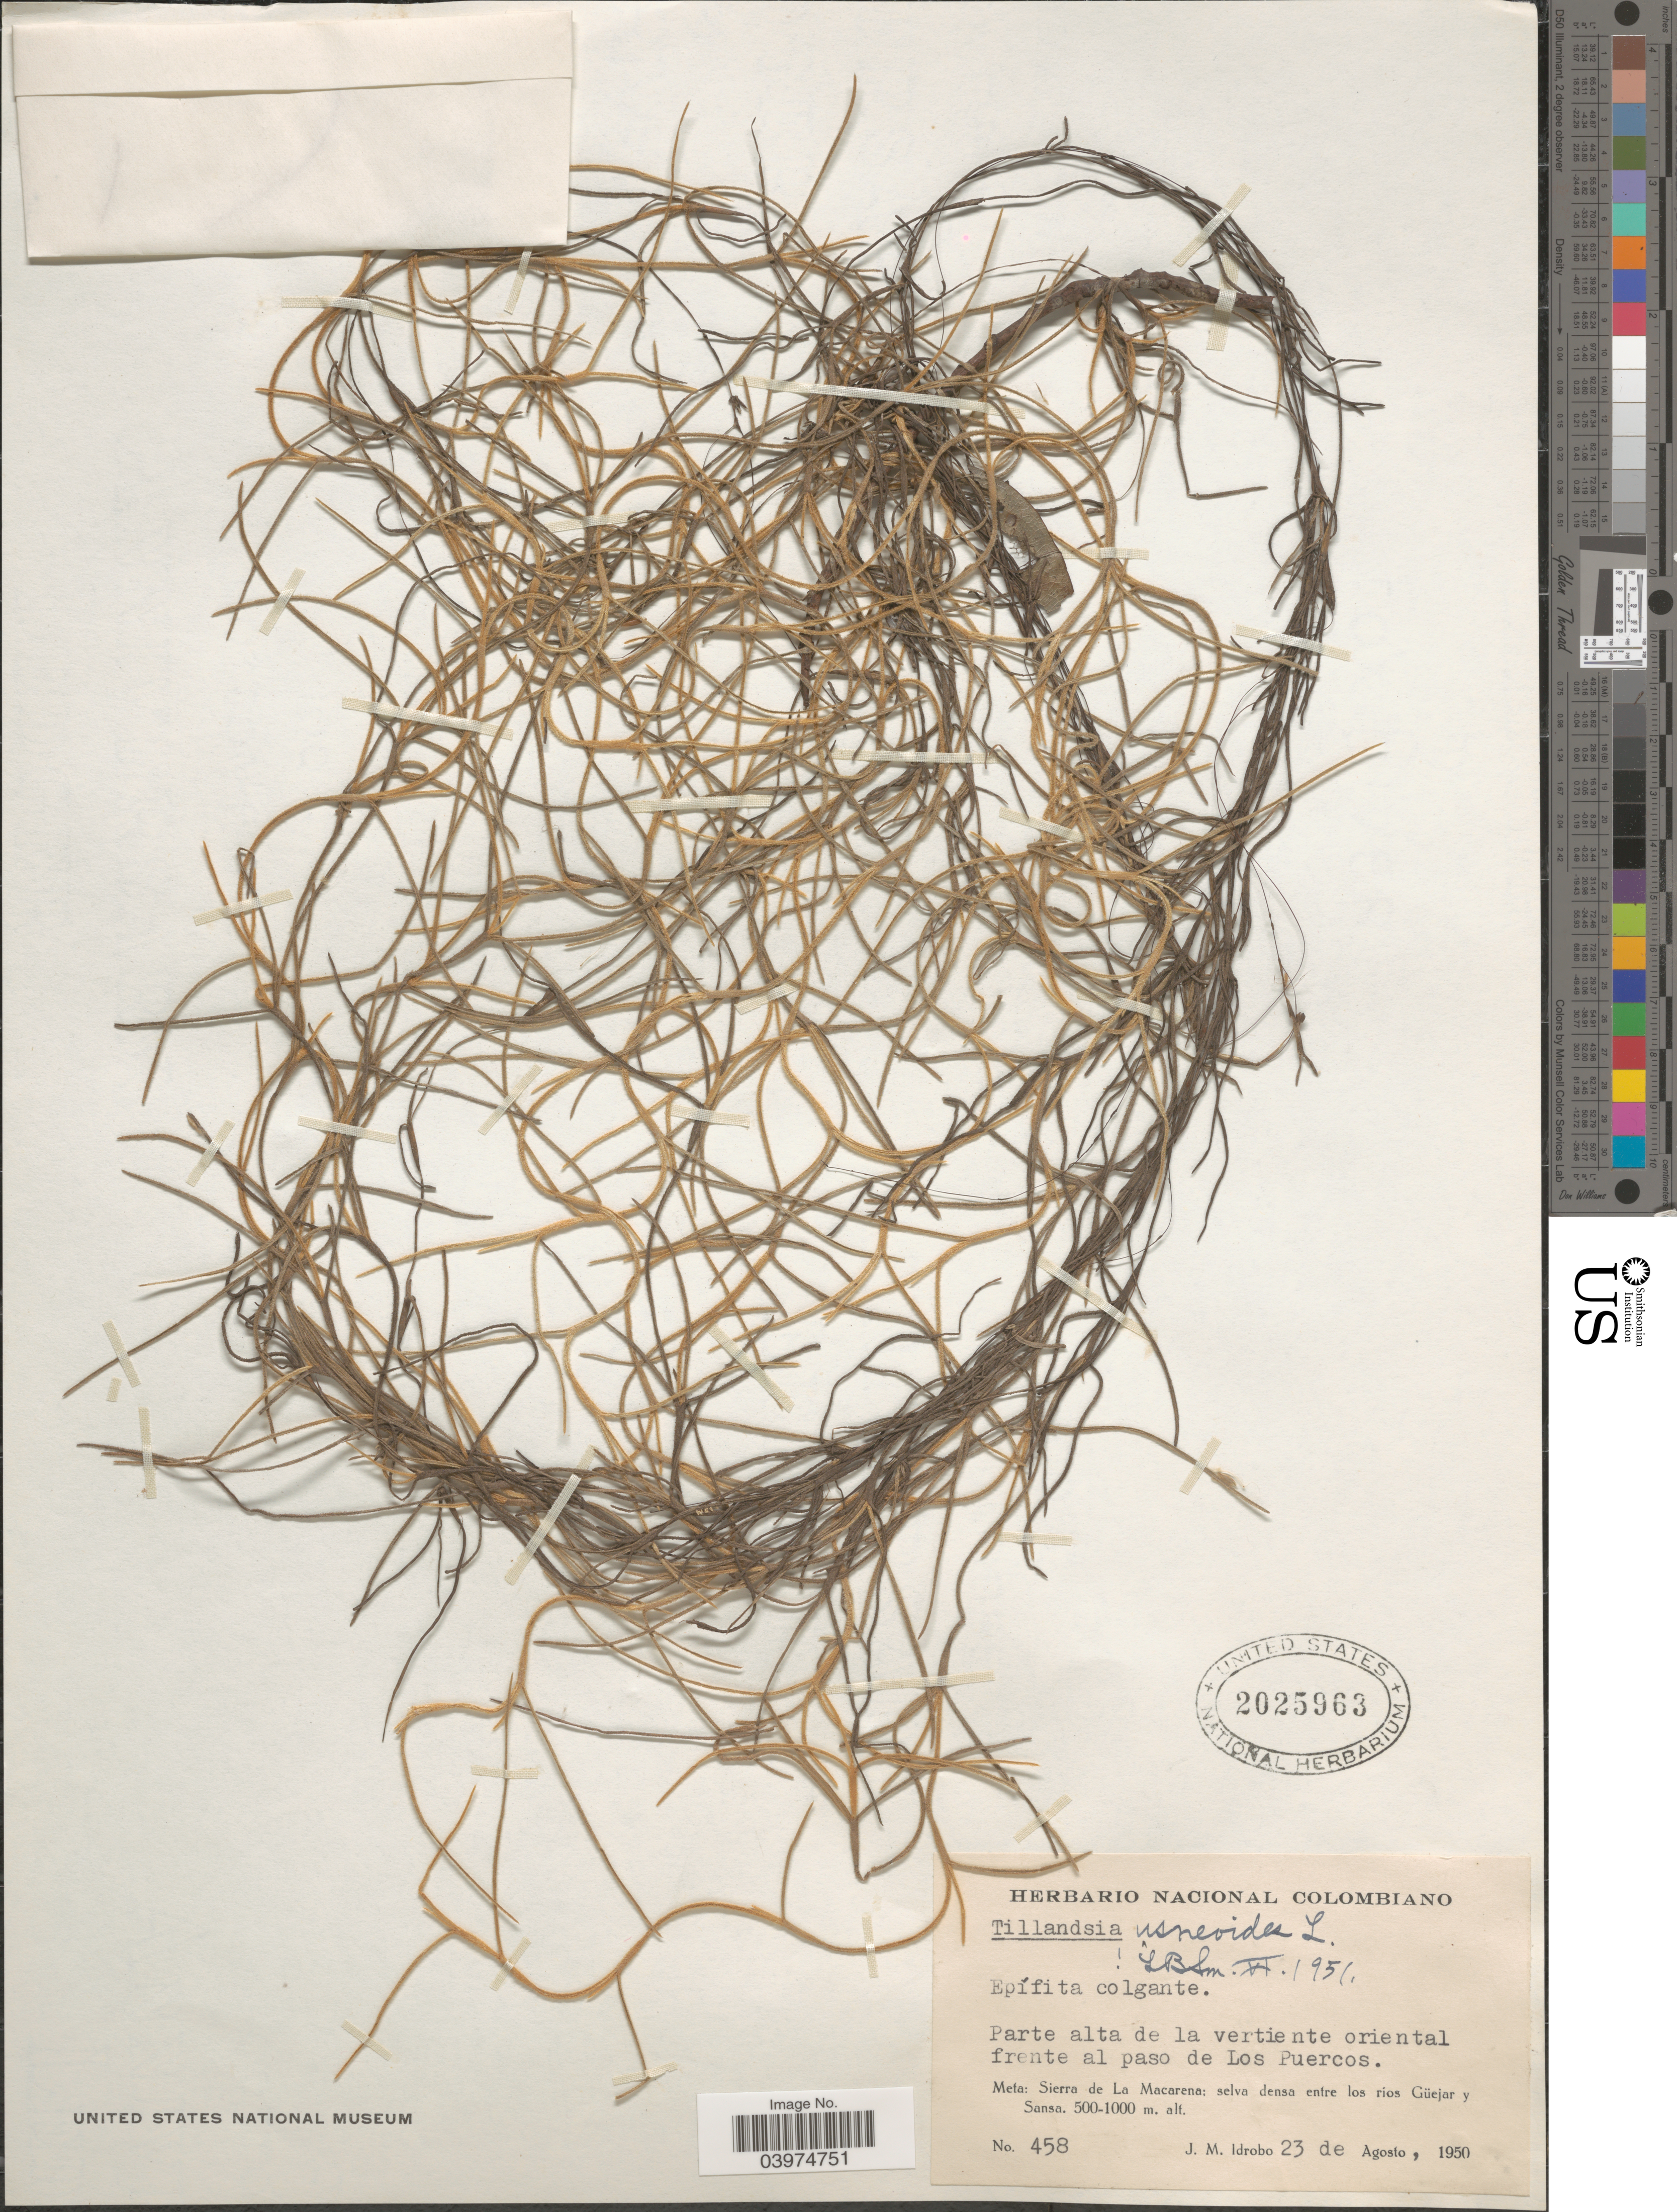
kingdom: Plantae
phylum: Tracheophyta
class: Liliopsida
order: Poales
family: Bromeliaceae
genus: Tillandsia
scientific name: Tillandsia usneoides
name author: (L.) L.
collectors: J. M. Idrobo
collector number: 458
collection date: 1950-08-23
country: Colombia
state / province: Meta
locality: Sierra de La Macarena; selva densa entre los ríos Güejar y Sansa.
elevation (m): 500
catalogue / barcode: US 2025963